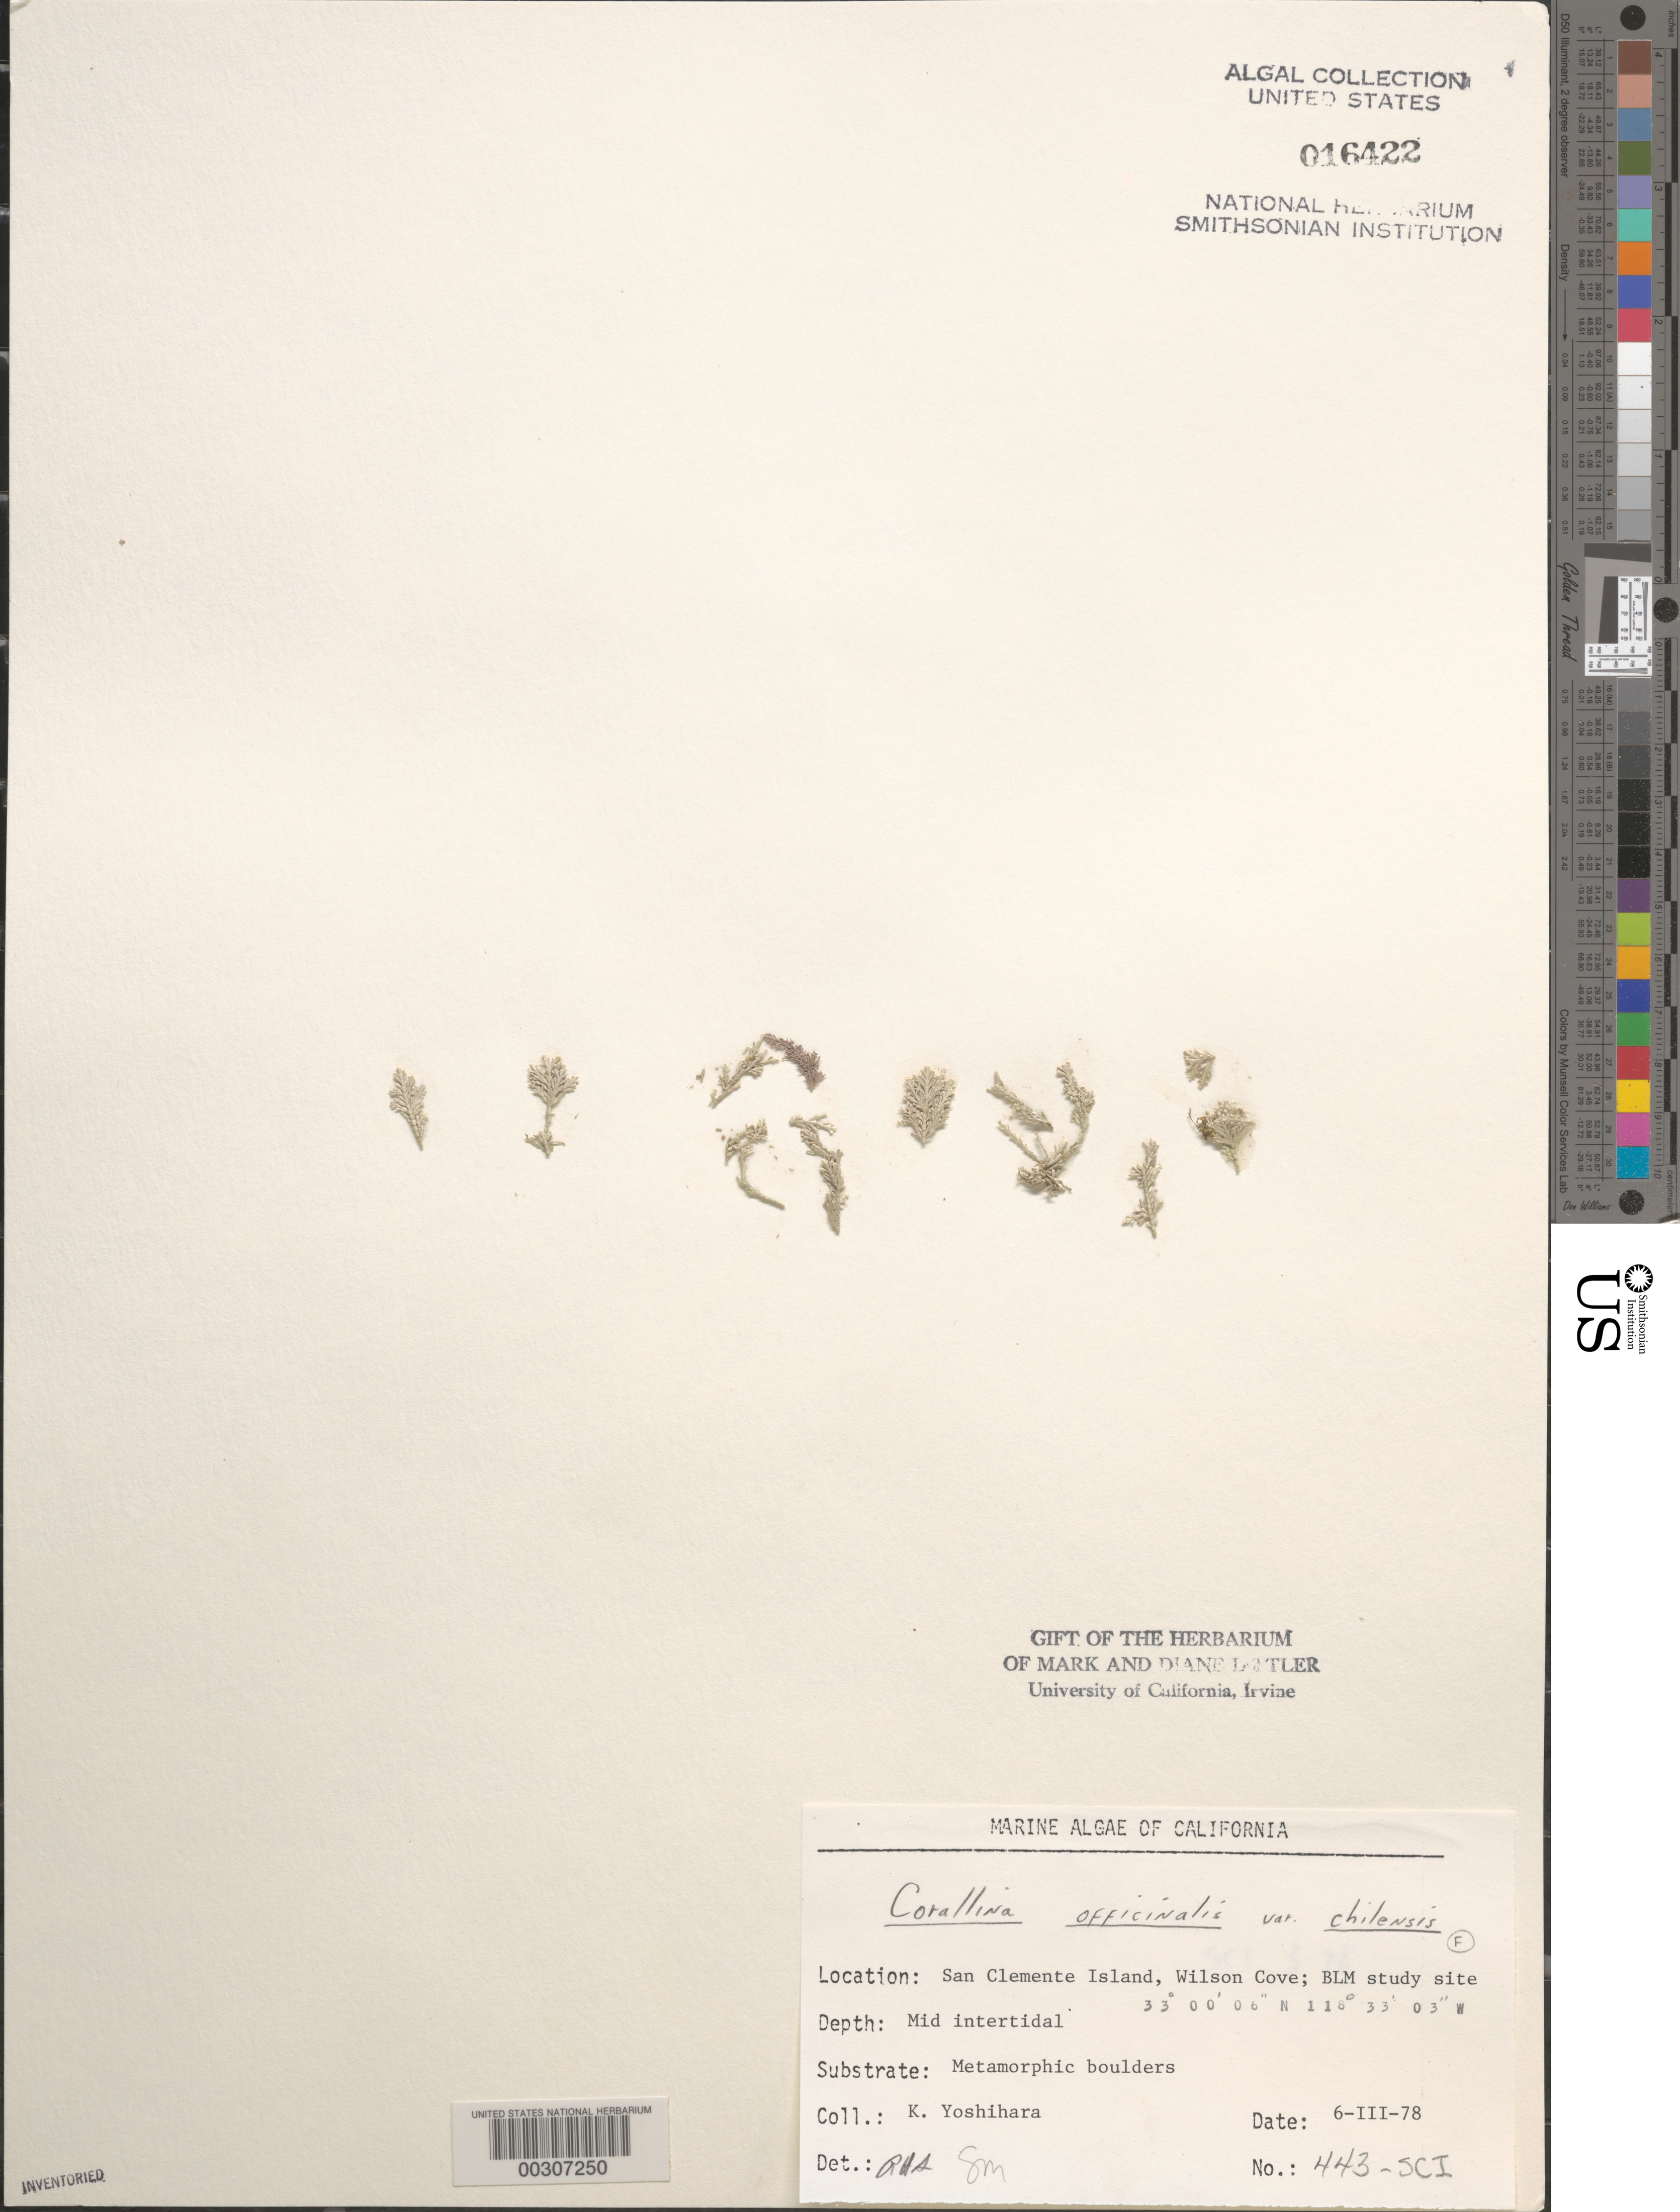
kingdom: Plantae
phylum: Rhodophyta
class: Florideophyceae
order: Corallinales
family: Corallinaceae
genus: Corallina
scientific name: Corallina officinalis var. chilensis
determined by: Sims, Robert H.; Murray, S. N.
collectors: K. Yoshihara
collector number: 443-sci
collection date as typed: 06 Mar 1978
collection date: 1978-03-06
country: United States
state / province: California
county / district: Los Angeles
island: San Clemente Island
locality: Wilson Cove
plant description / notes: BLM-SOCALBIGHT Rocky Intertidal Survey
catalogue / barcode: US 16422